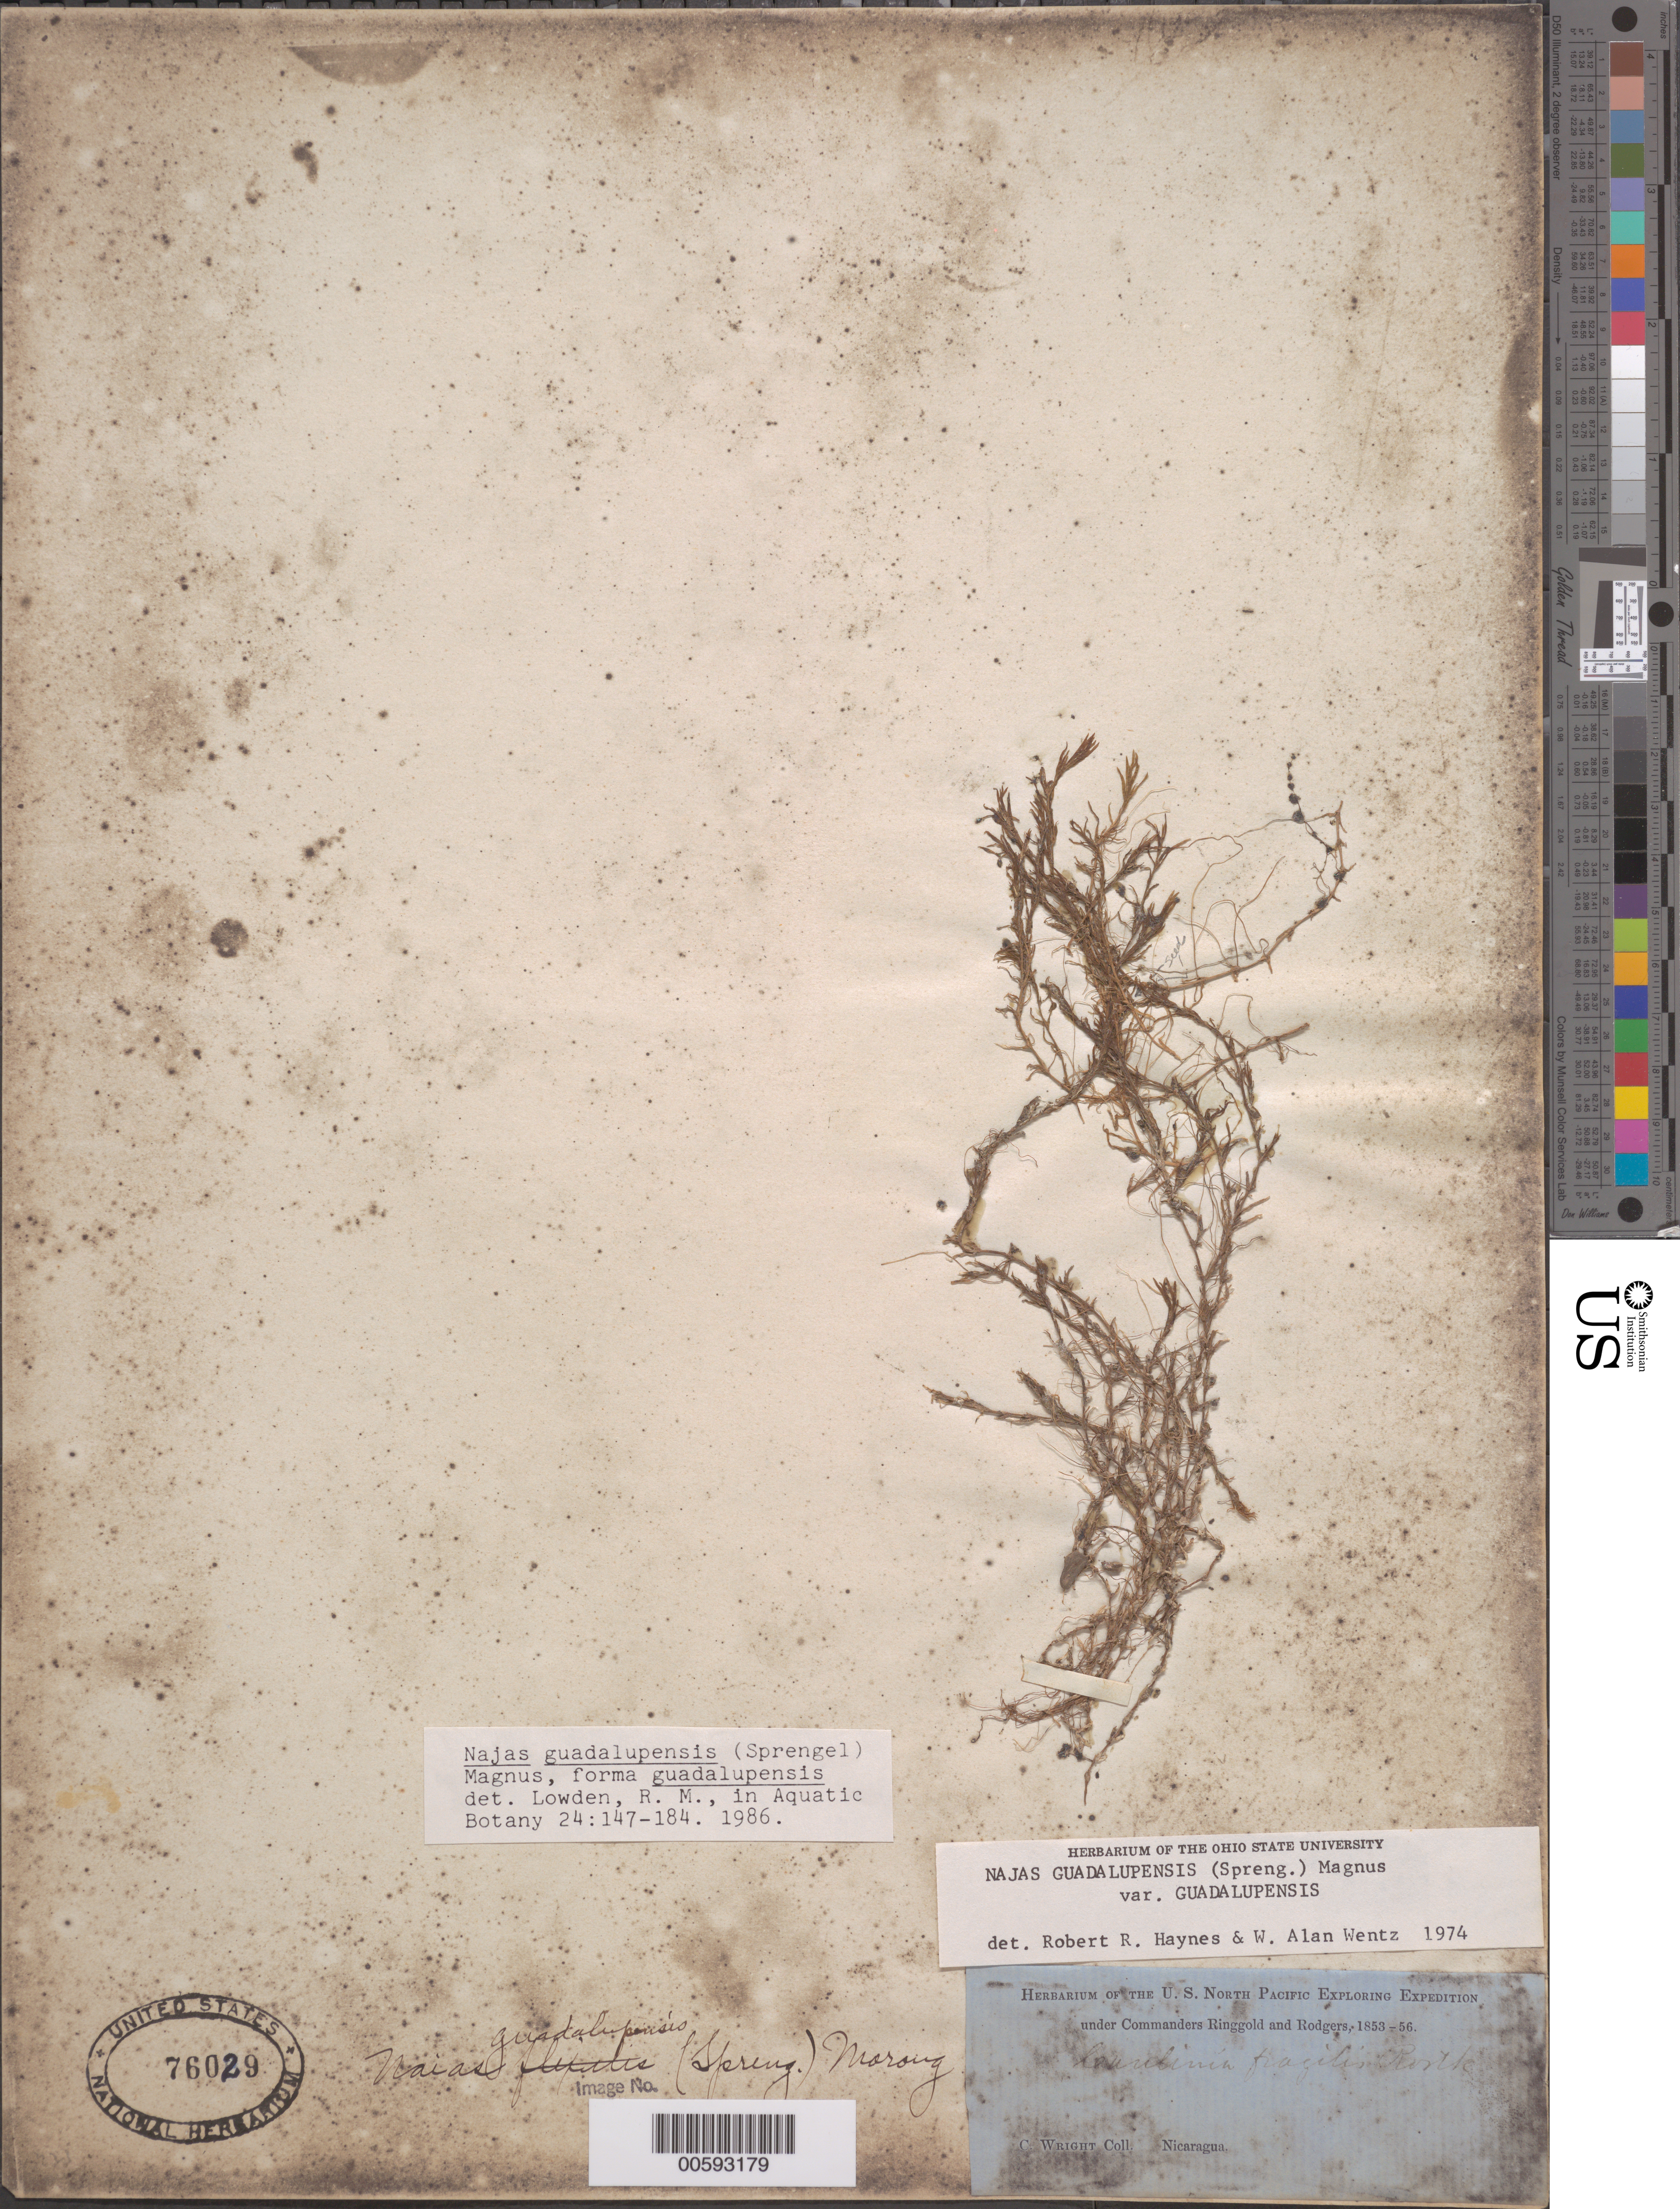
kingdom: Plantae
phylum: Tracheophyta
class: Liliopsida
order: Alismatales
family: Hydrocharitaceae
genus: Najas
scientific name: Najas guadalupensis var. guadalupensis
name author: (Spreng.) Magnus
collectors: C. Wright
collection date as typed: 1853 to -- --- 1856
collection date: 1853/1856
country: Nicaragua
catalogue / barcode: US 76029